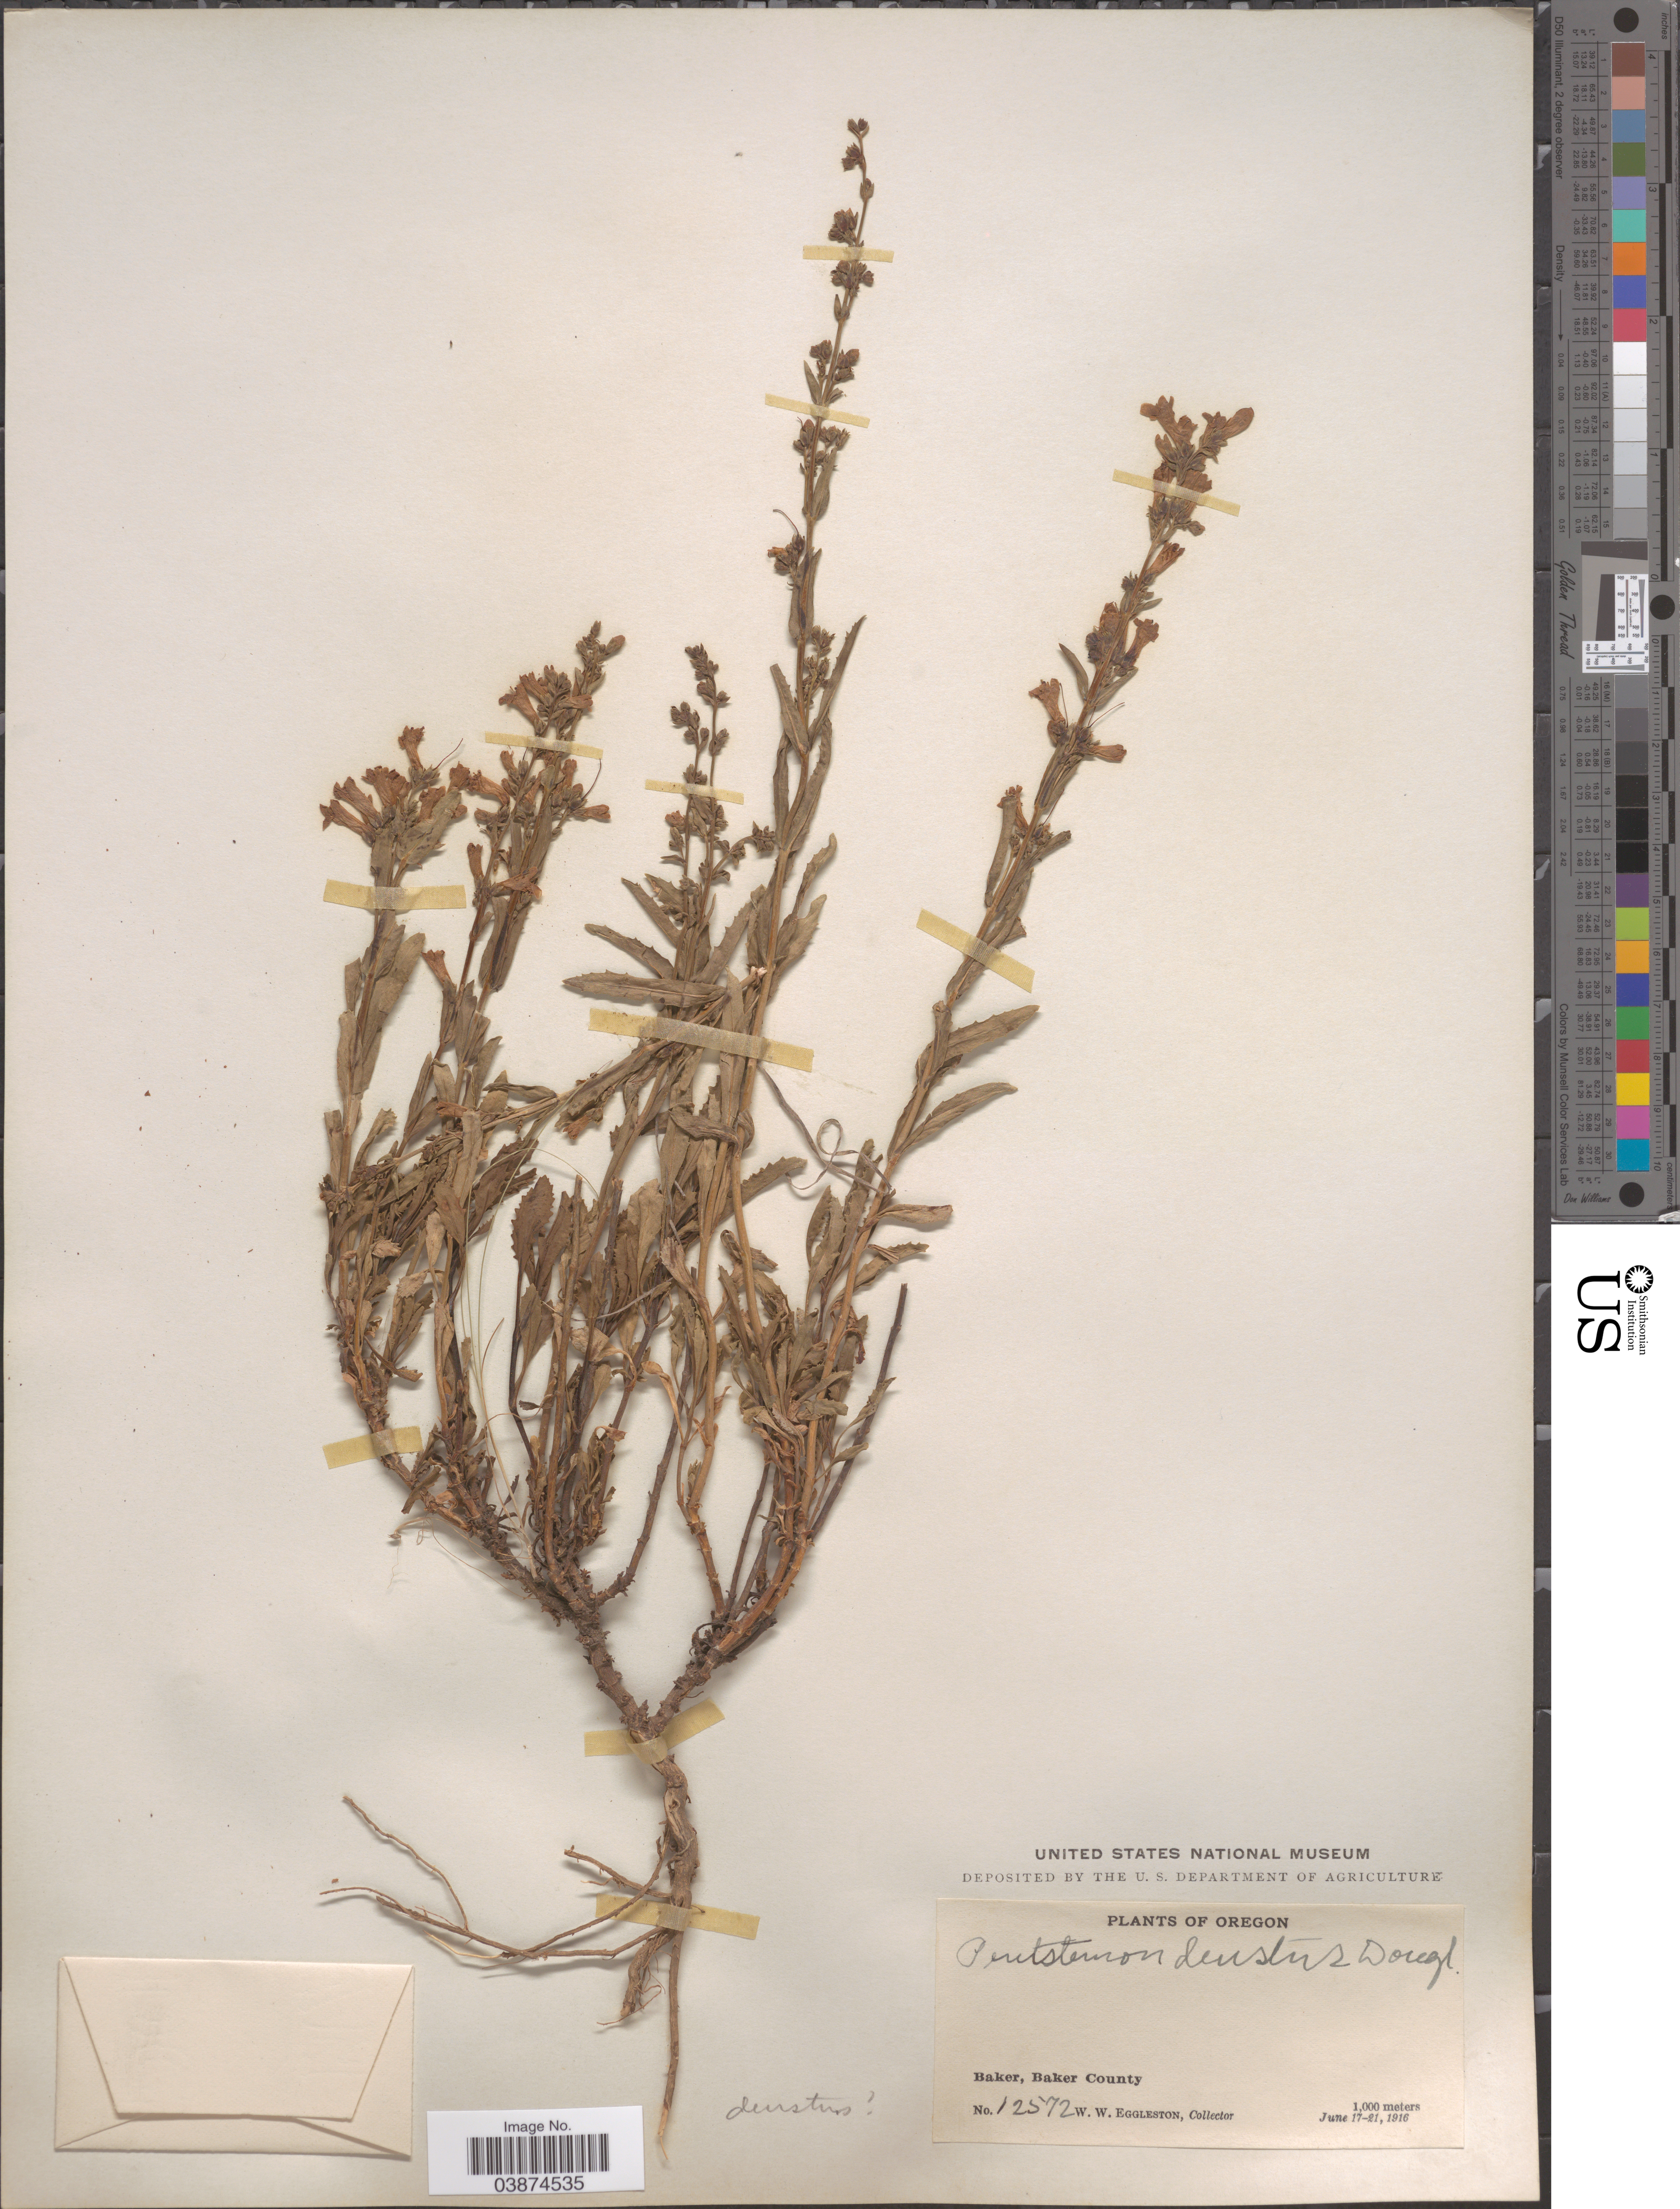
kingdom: Plantae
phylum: Tracheophyta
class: Magnoliopsida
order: Lamiales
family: Plantaginaceae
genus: Penstemon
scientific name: Penstemon deustus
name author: Douglas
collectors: W. W. Eggleston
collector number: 12572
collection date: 1916-06-17/1916-06-21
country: United States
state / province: Oregon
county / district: Baker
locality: Baker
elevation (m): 1000